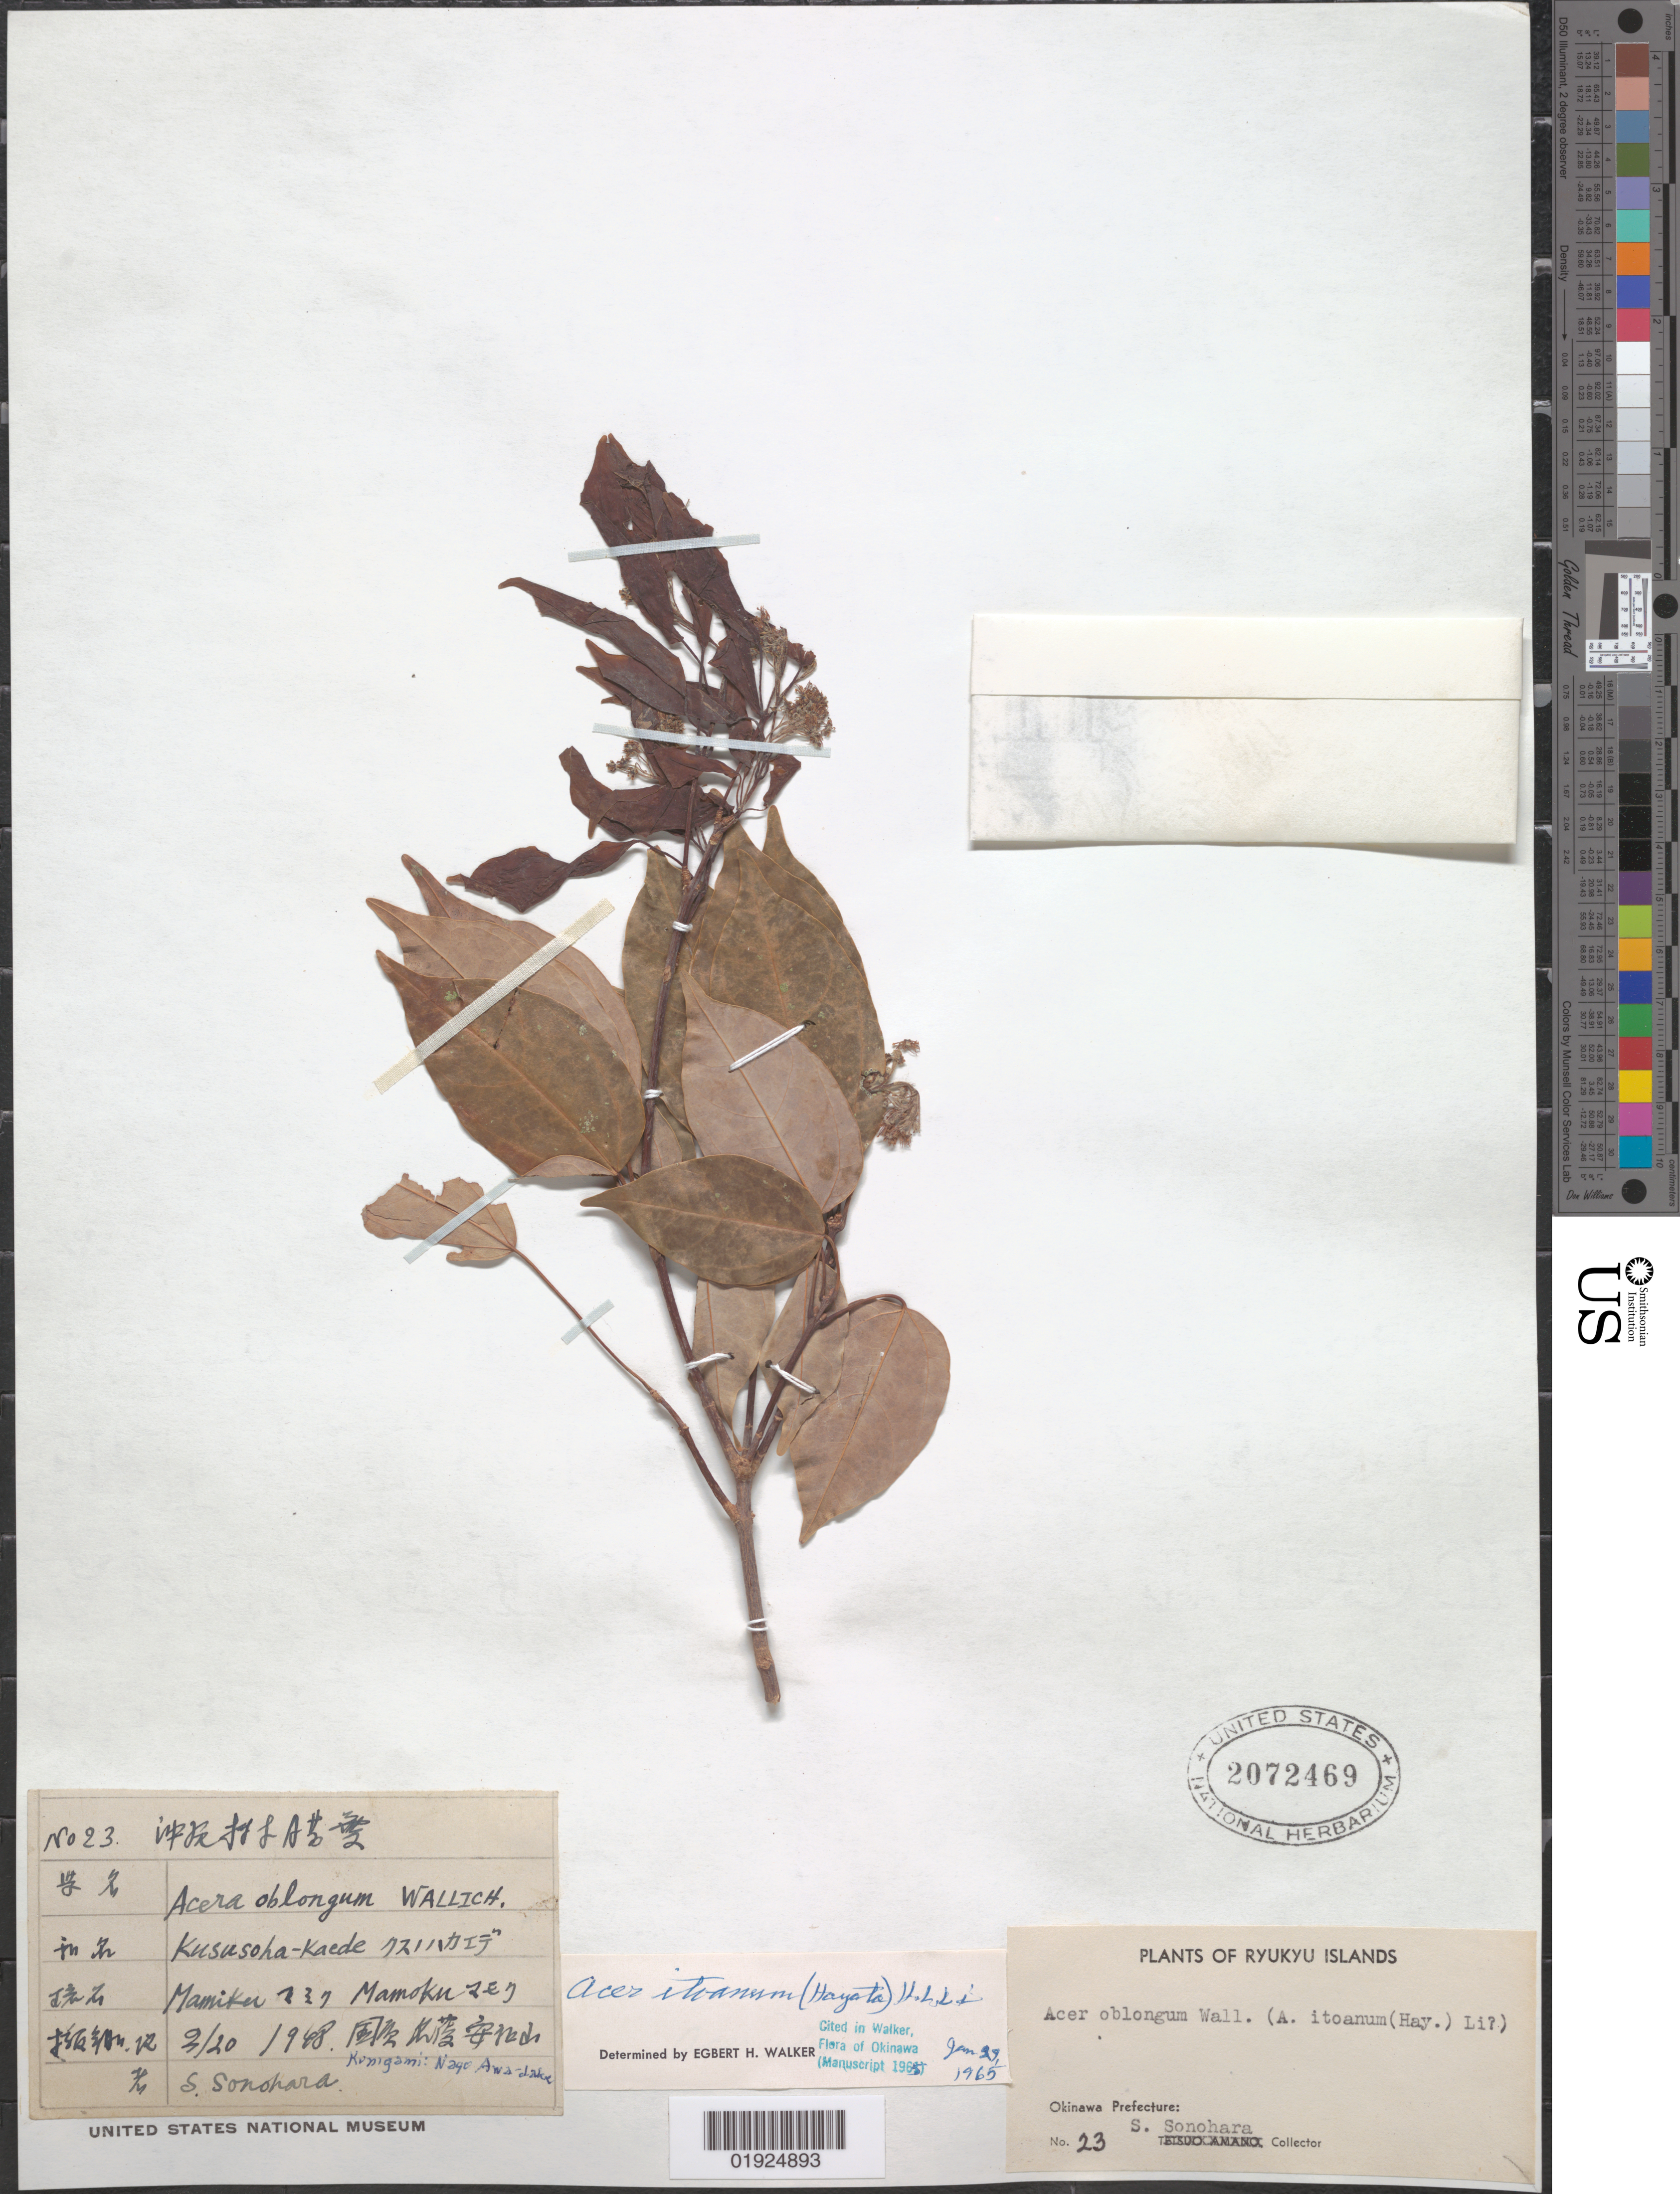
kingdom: Plantae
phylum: Tracheophyta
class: Magnoliopsida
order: Sapindales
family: Sapindaceae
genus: Acer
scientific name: Acer oblongum var. itoanum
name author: Hayata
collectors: S. Sonohara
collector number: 23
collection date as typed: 2/20/19-- [?]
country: Japan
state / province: Okinawa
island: Okinawa I.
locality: Konigami: Nayo Awa-daku [?]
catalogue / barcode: US 2072469